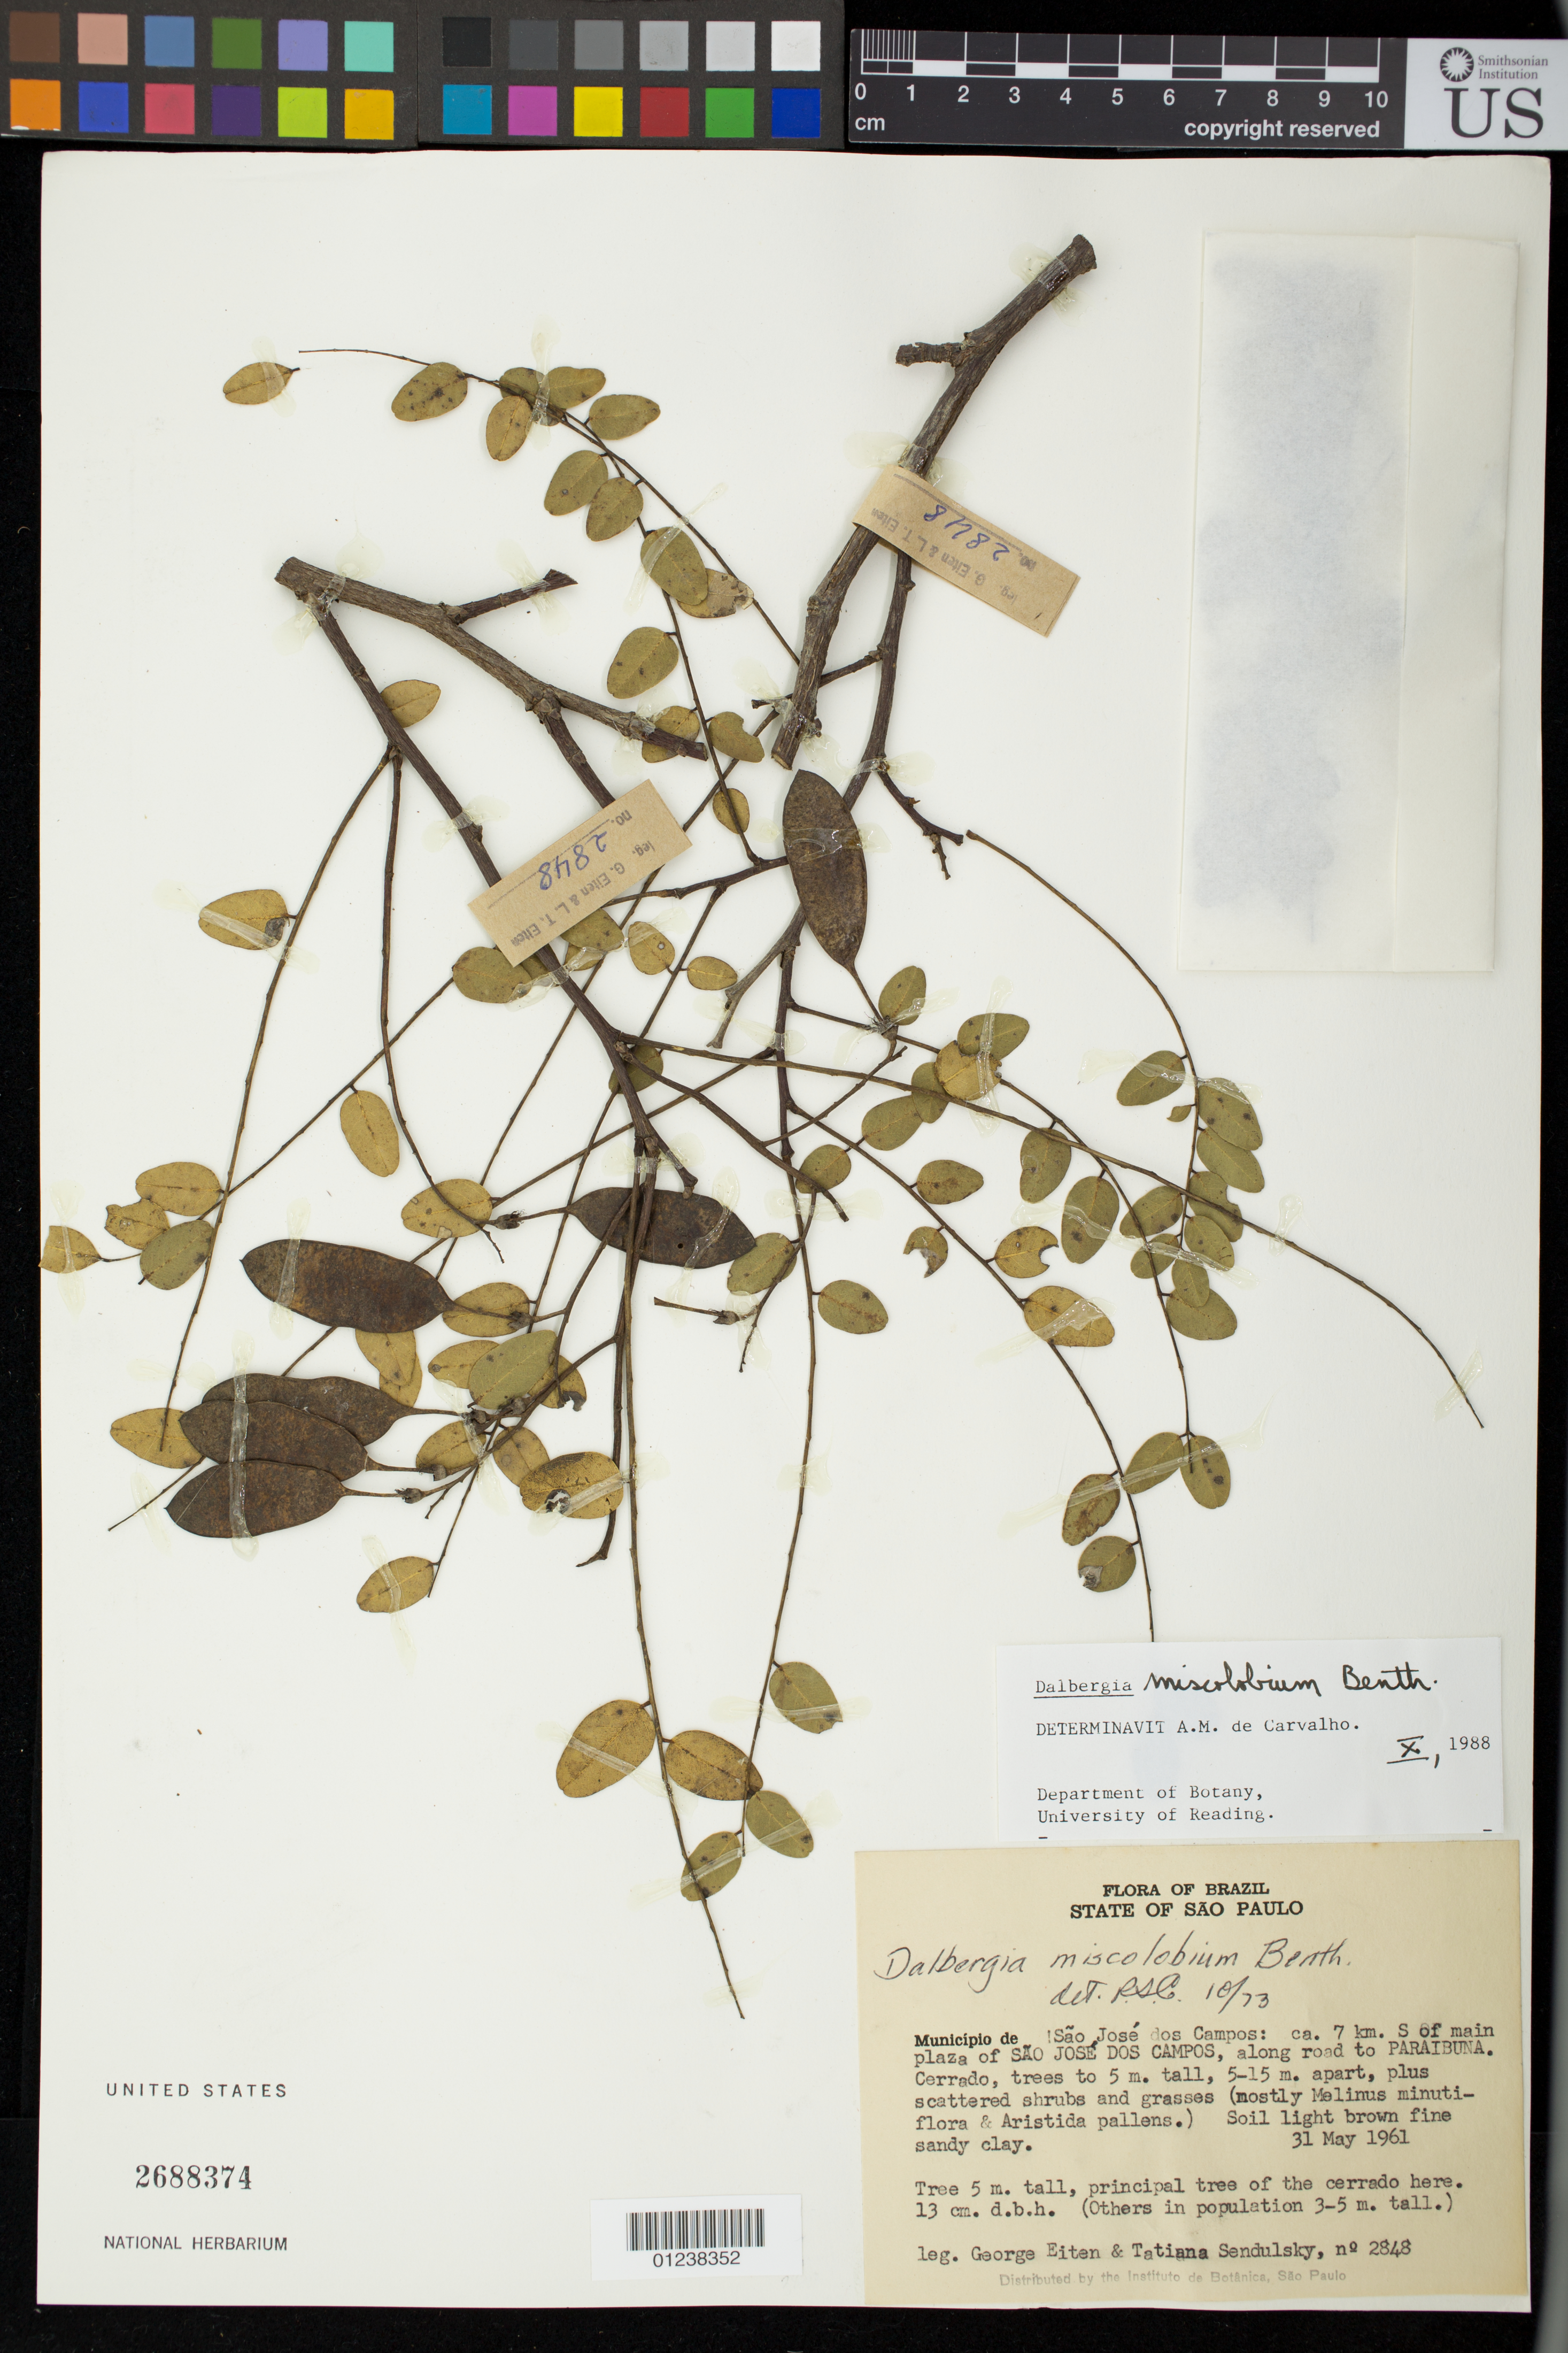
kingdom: Plantae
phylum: Tracheophyta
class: Magnoliopsida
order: Fabales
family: Fabaceae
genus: Dalbergia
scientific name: Dalbergia miscolobium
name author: Benth.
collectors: G. Eiten & T. Sendulsky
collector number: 2848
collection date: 1961-05-31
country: Brazil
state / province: Sao Paulo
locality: Municipio de Sao Jose dos Campos: ca. 7 km. S of main plaza of Sao Jose Dos Campos, along road to Paraibuna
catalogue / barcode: US 2688374